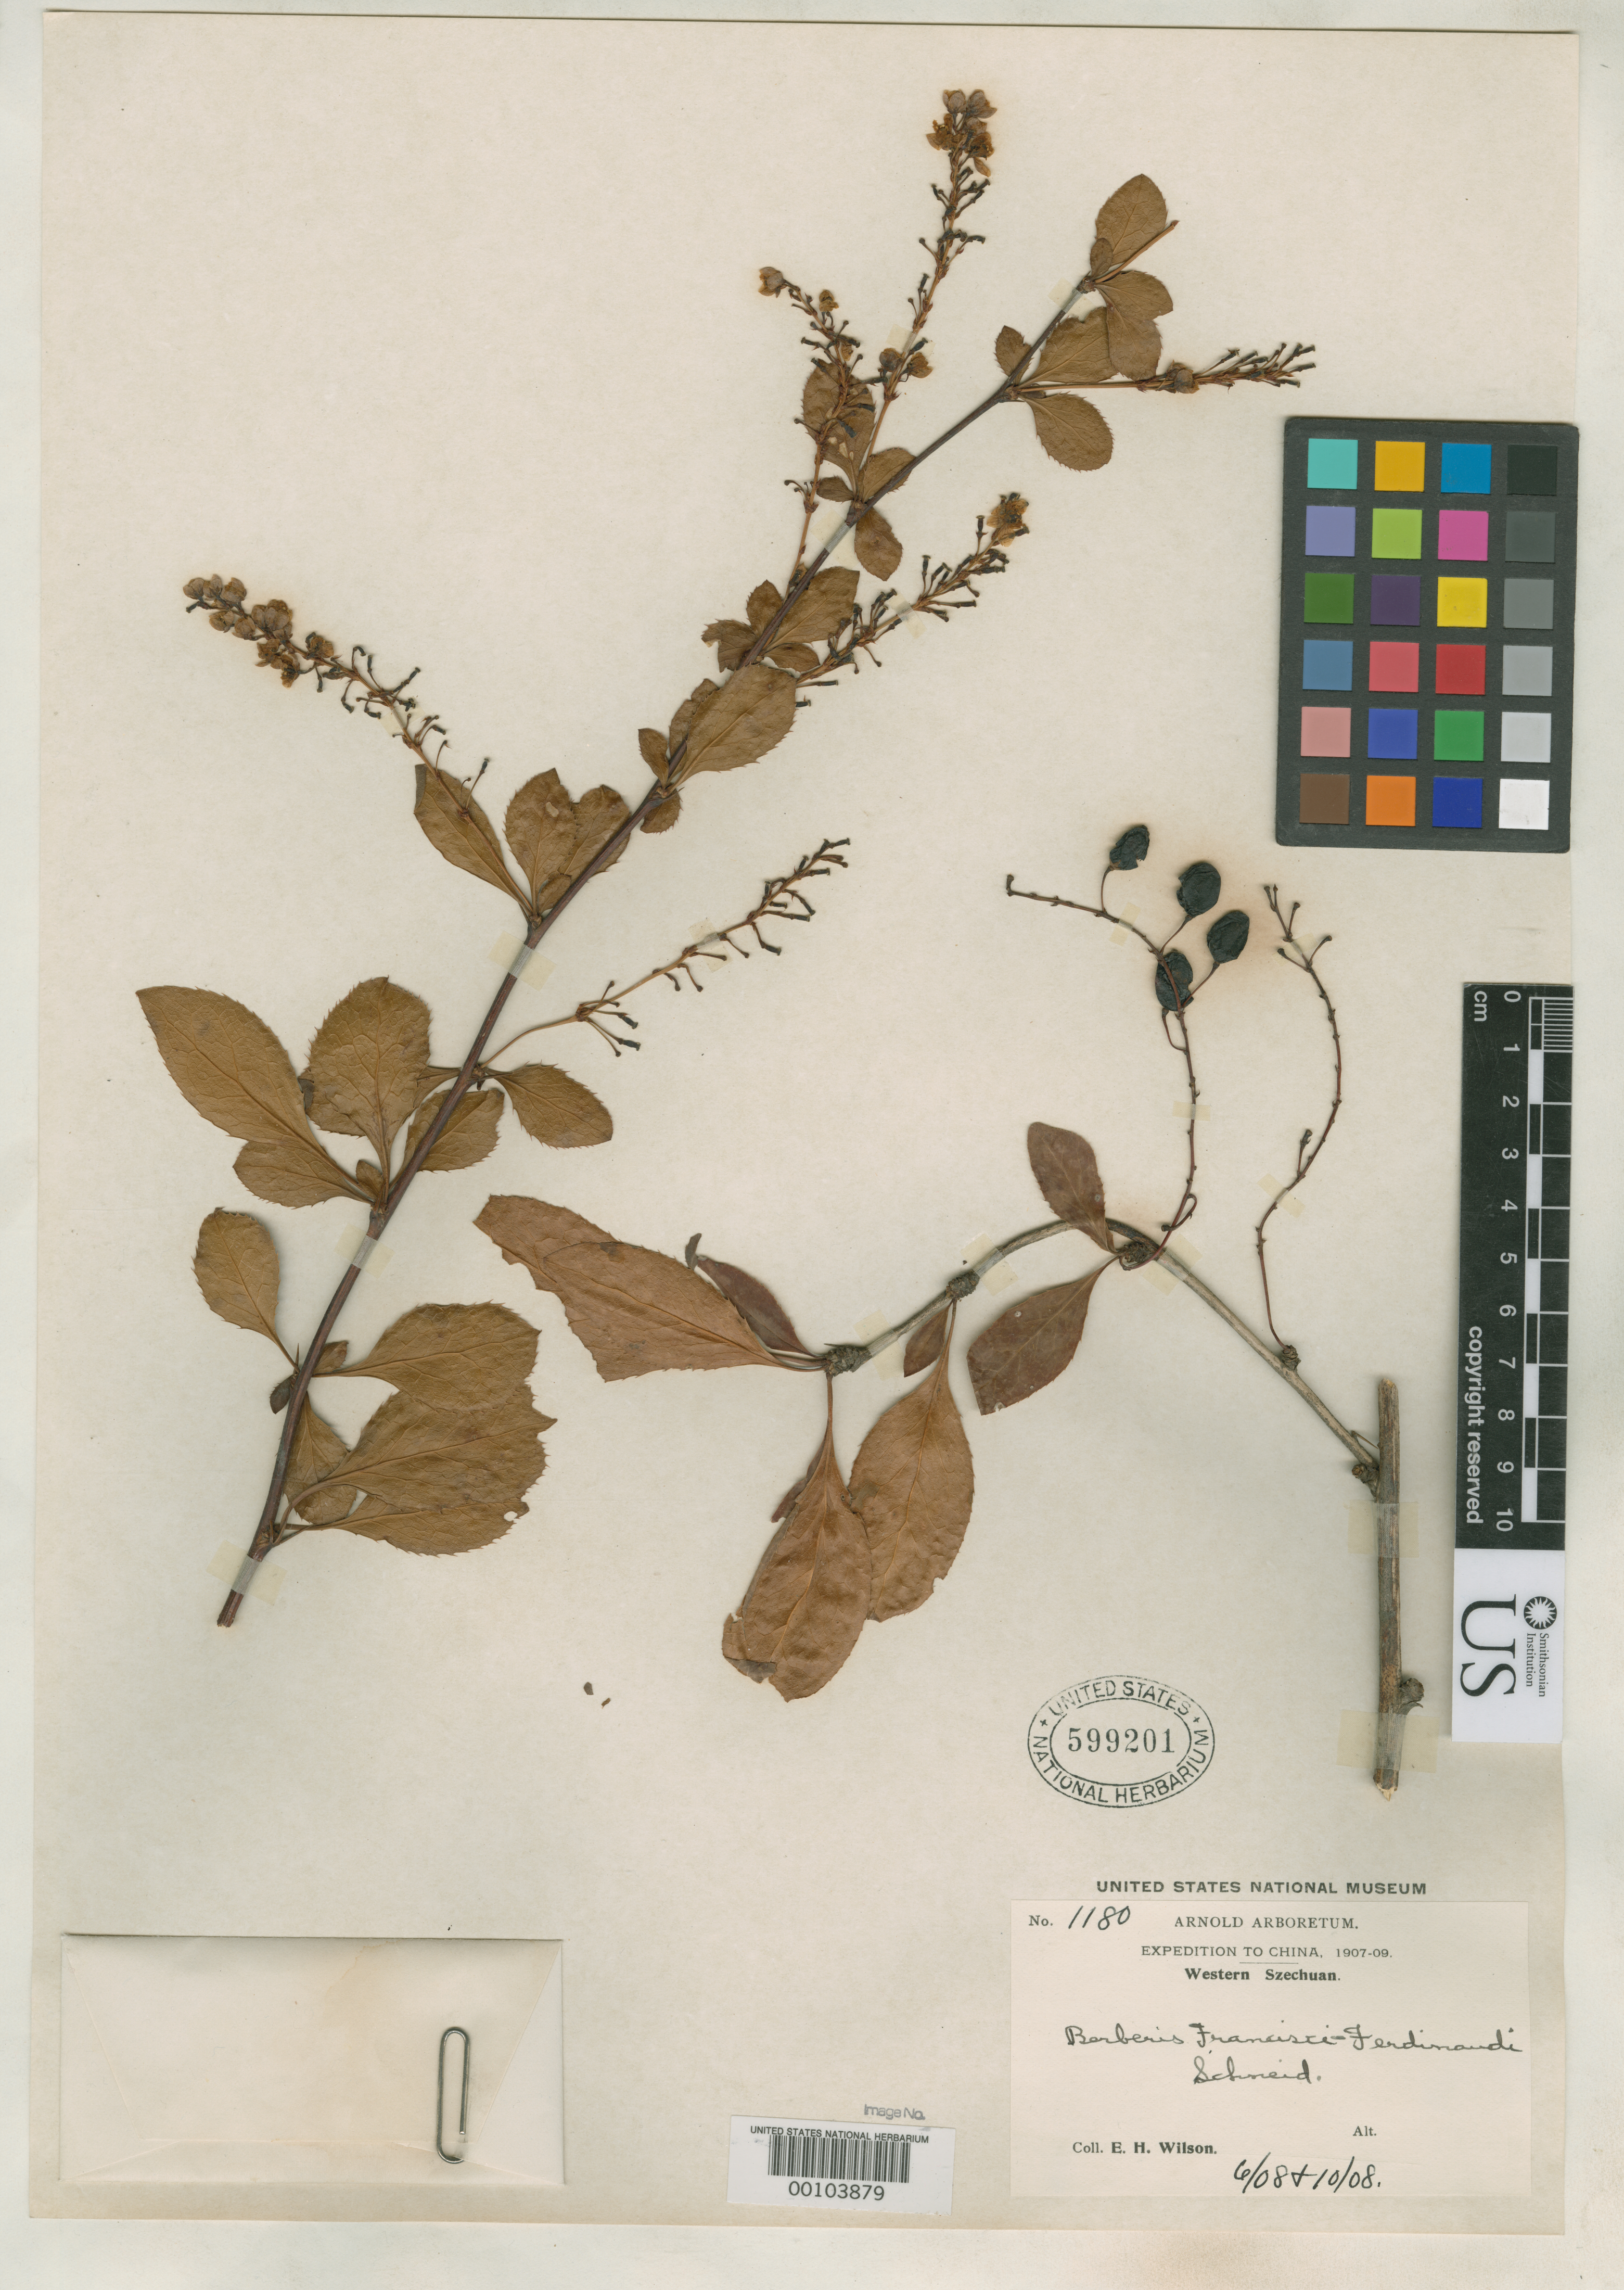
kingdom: Plantae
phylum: Tracheophyta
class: Magnoliopsida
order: Ranunculales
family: Berberidaceae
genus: Berberis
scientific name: Berberis francisci-ferdinandi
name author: C.K. Schneid. in Sarg.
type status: Isotype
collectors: E. H. Wilson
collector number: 1180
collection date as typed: Jun 1908 to -- Oct 1908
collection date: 1908-06/1908-10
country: China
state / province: Sichuan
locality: Mao-chou.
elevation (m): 1300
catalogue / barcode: US 599201